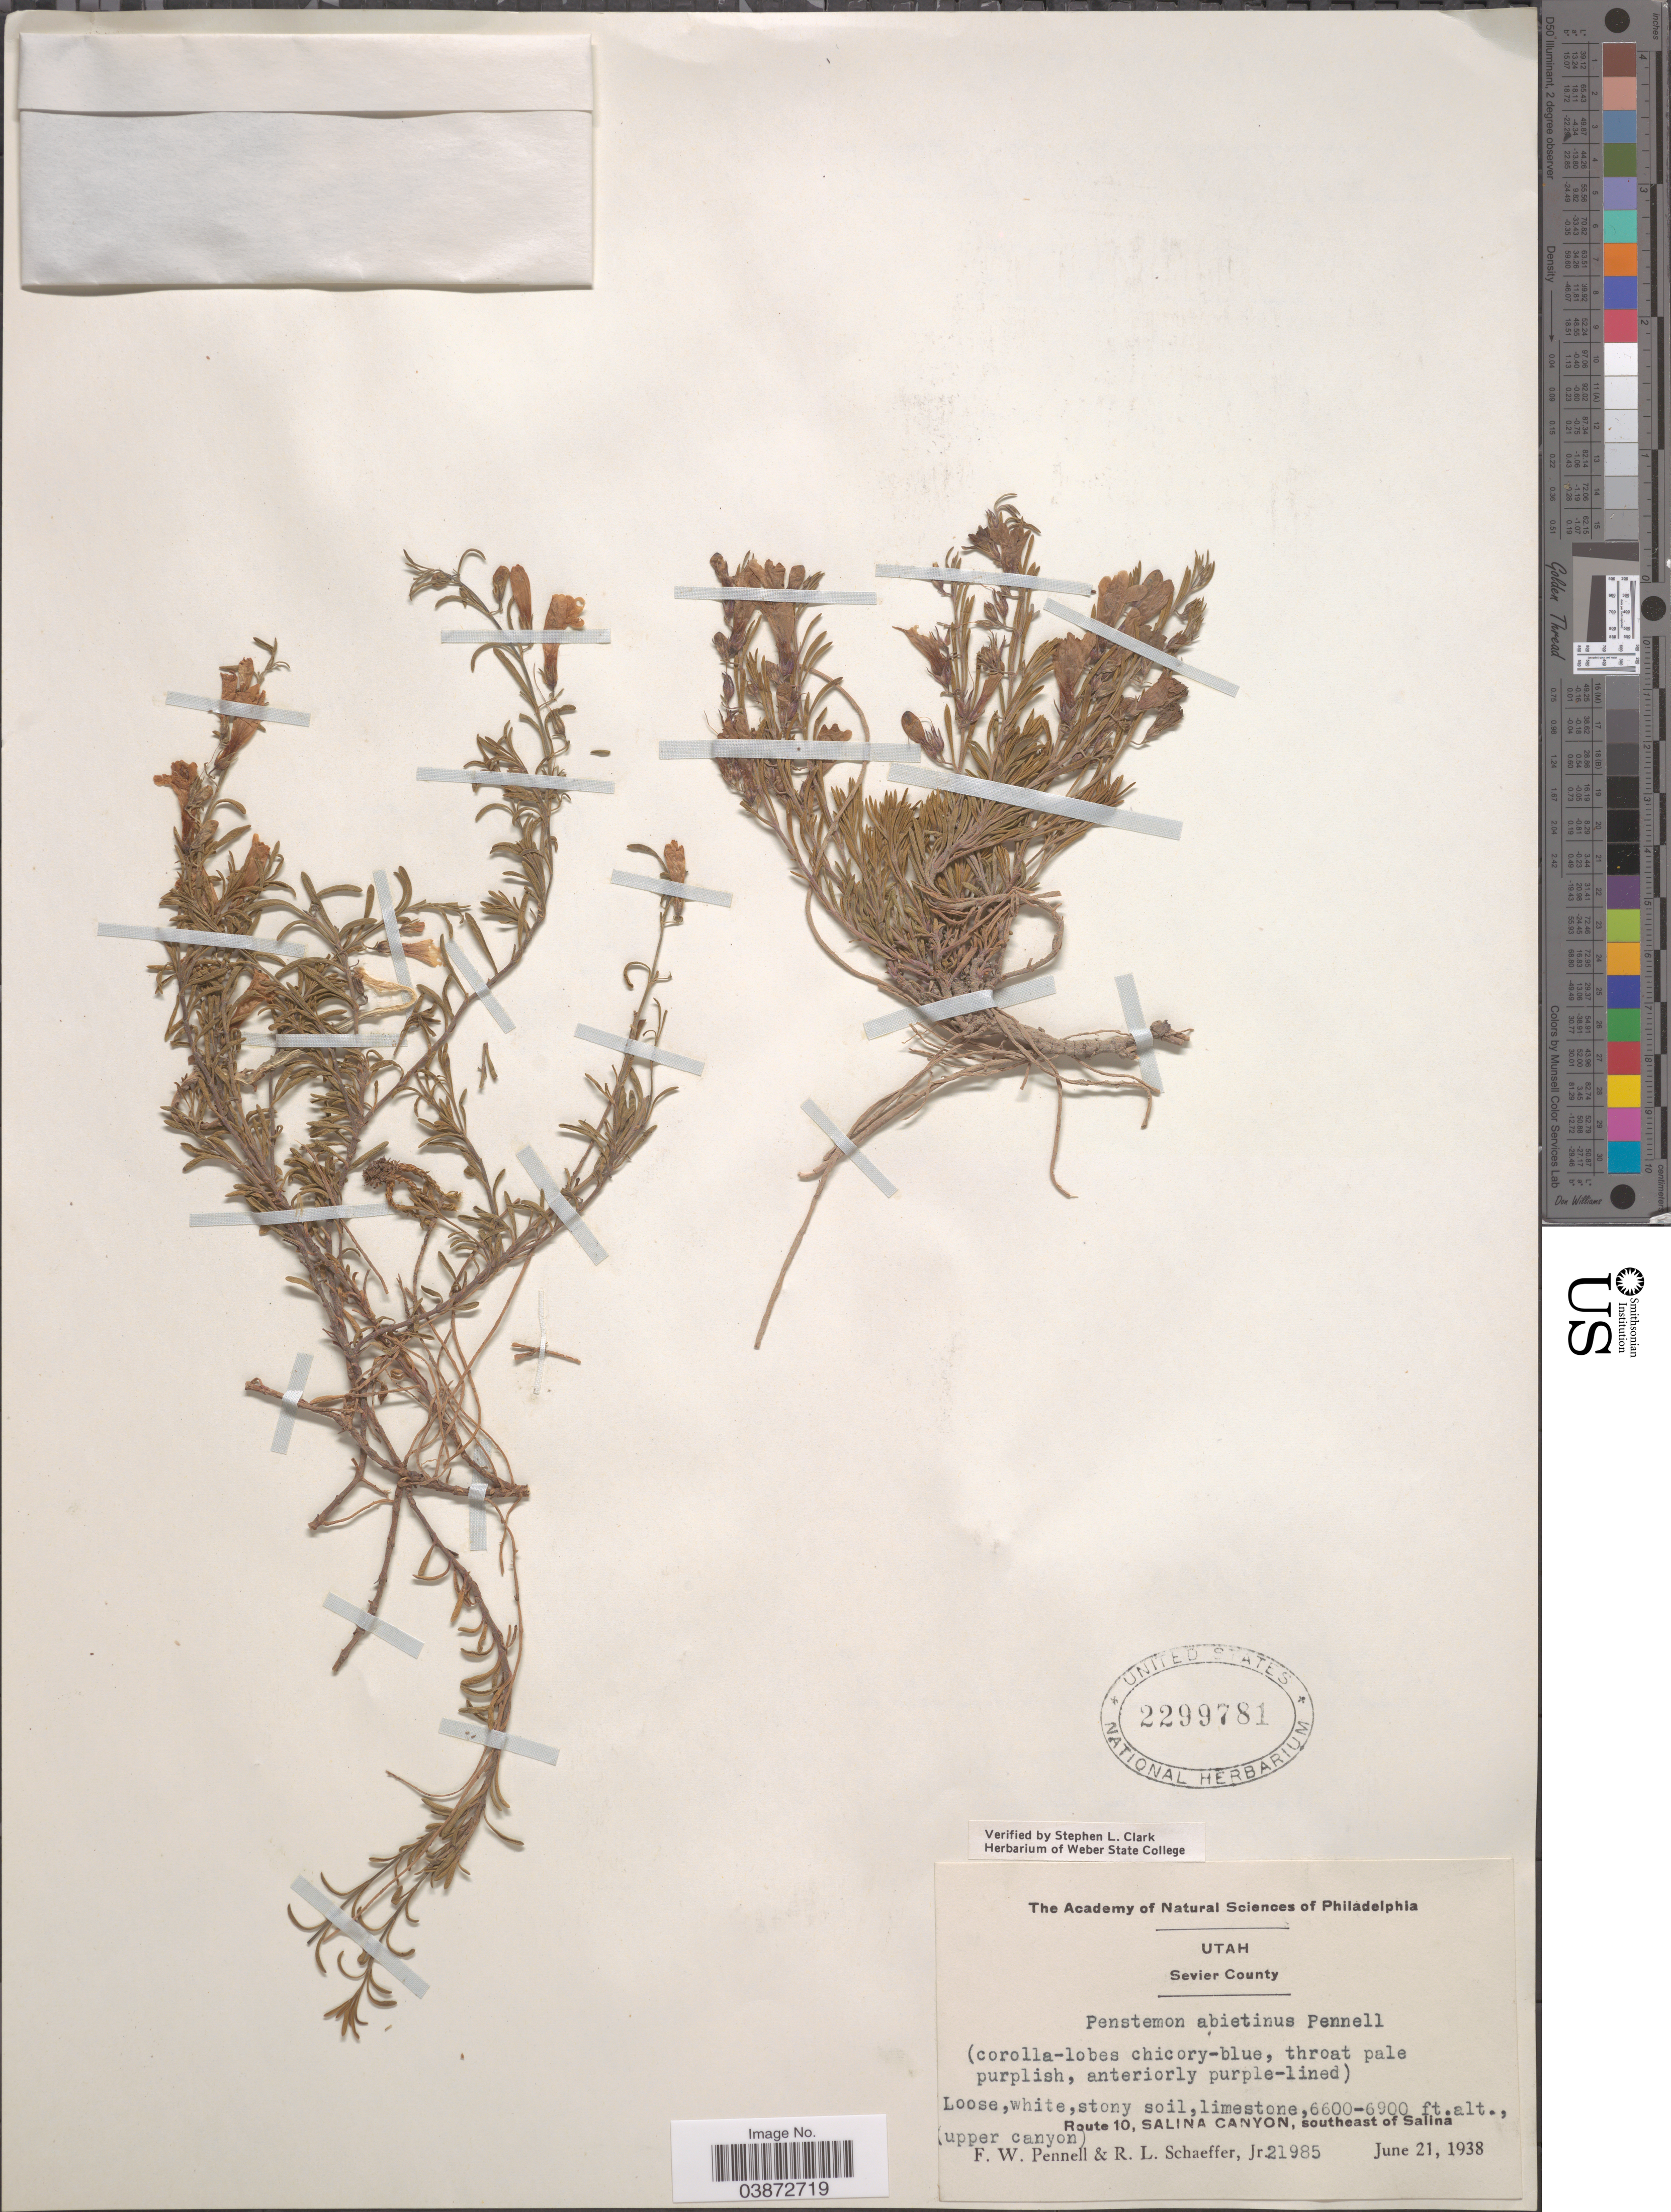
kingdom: Plantae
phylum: Tracheophyta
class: Magnoliopsida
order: Lamiales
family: Plantaginaceae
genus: Penstemon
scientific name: Penstemon abietinus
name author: Pennell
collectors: F. W. Pennell & R. L. Schaeffer Jr.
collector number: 21985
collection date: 1938-06-21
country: United States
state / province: Utah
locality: Sevier County. Route 10, Salina Canyon, southeast of Salina.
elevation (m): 2012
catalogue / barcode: US 2299781